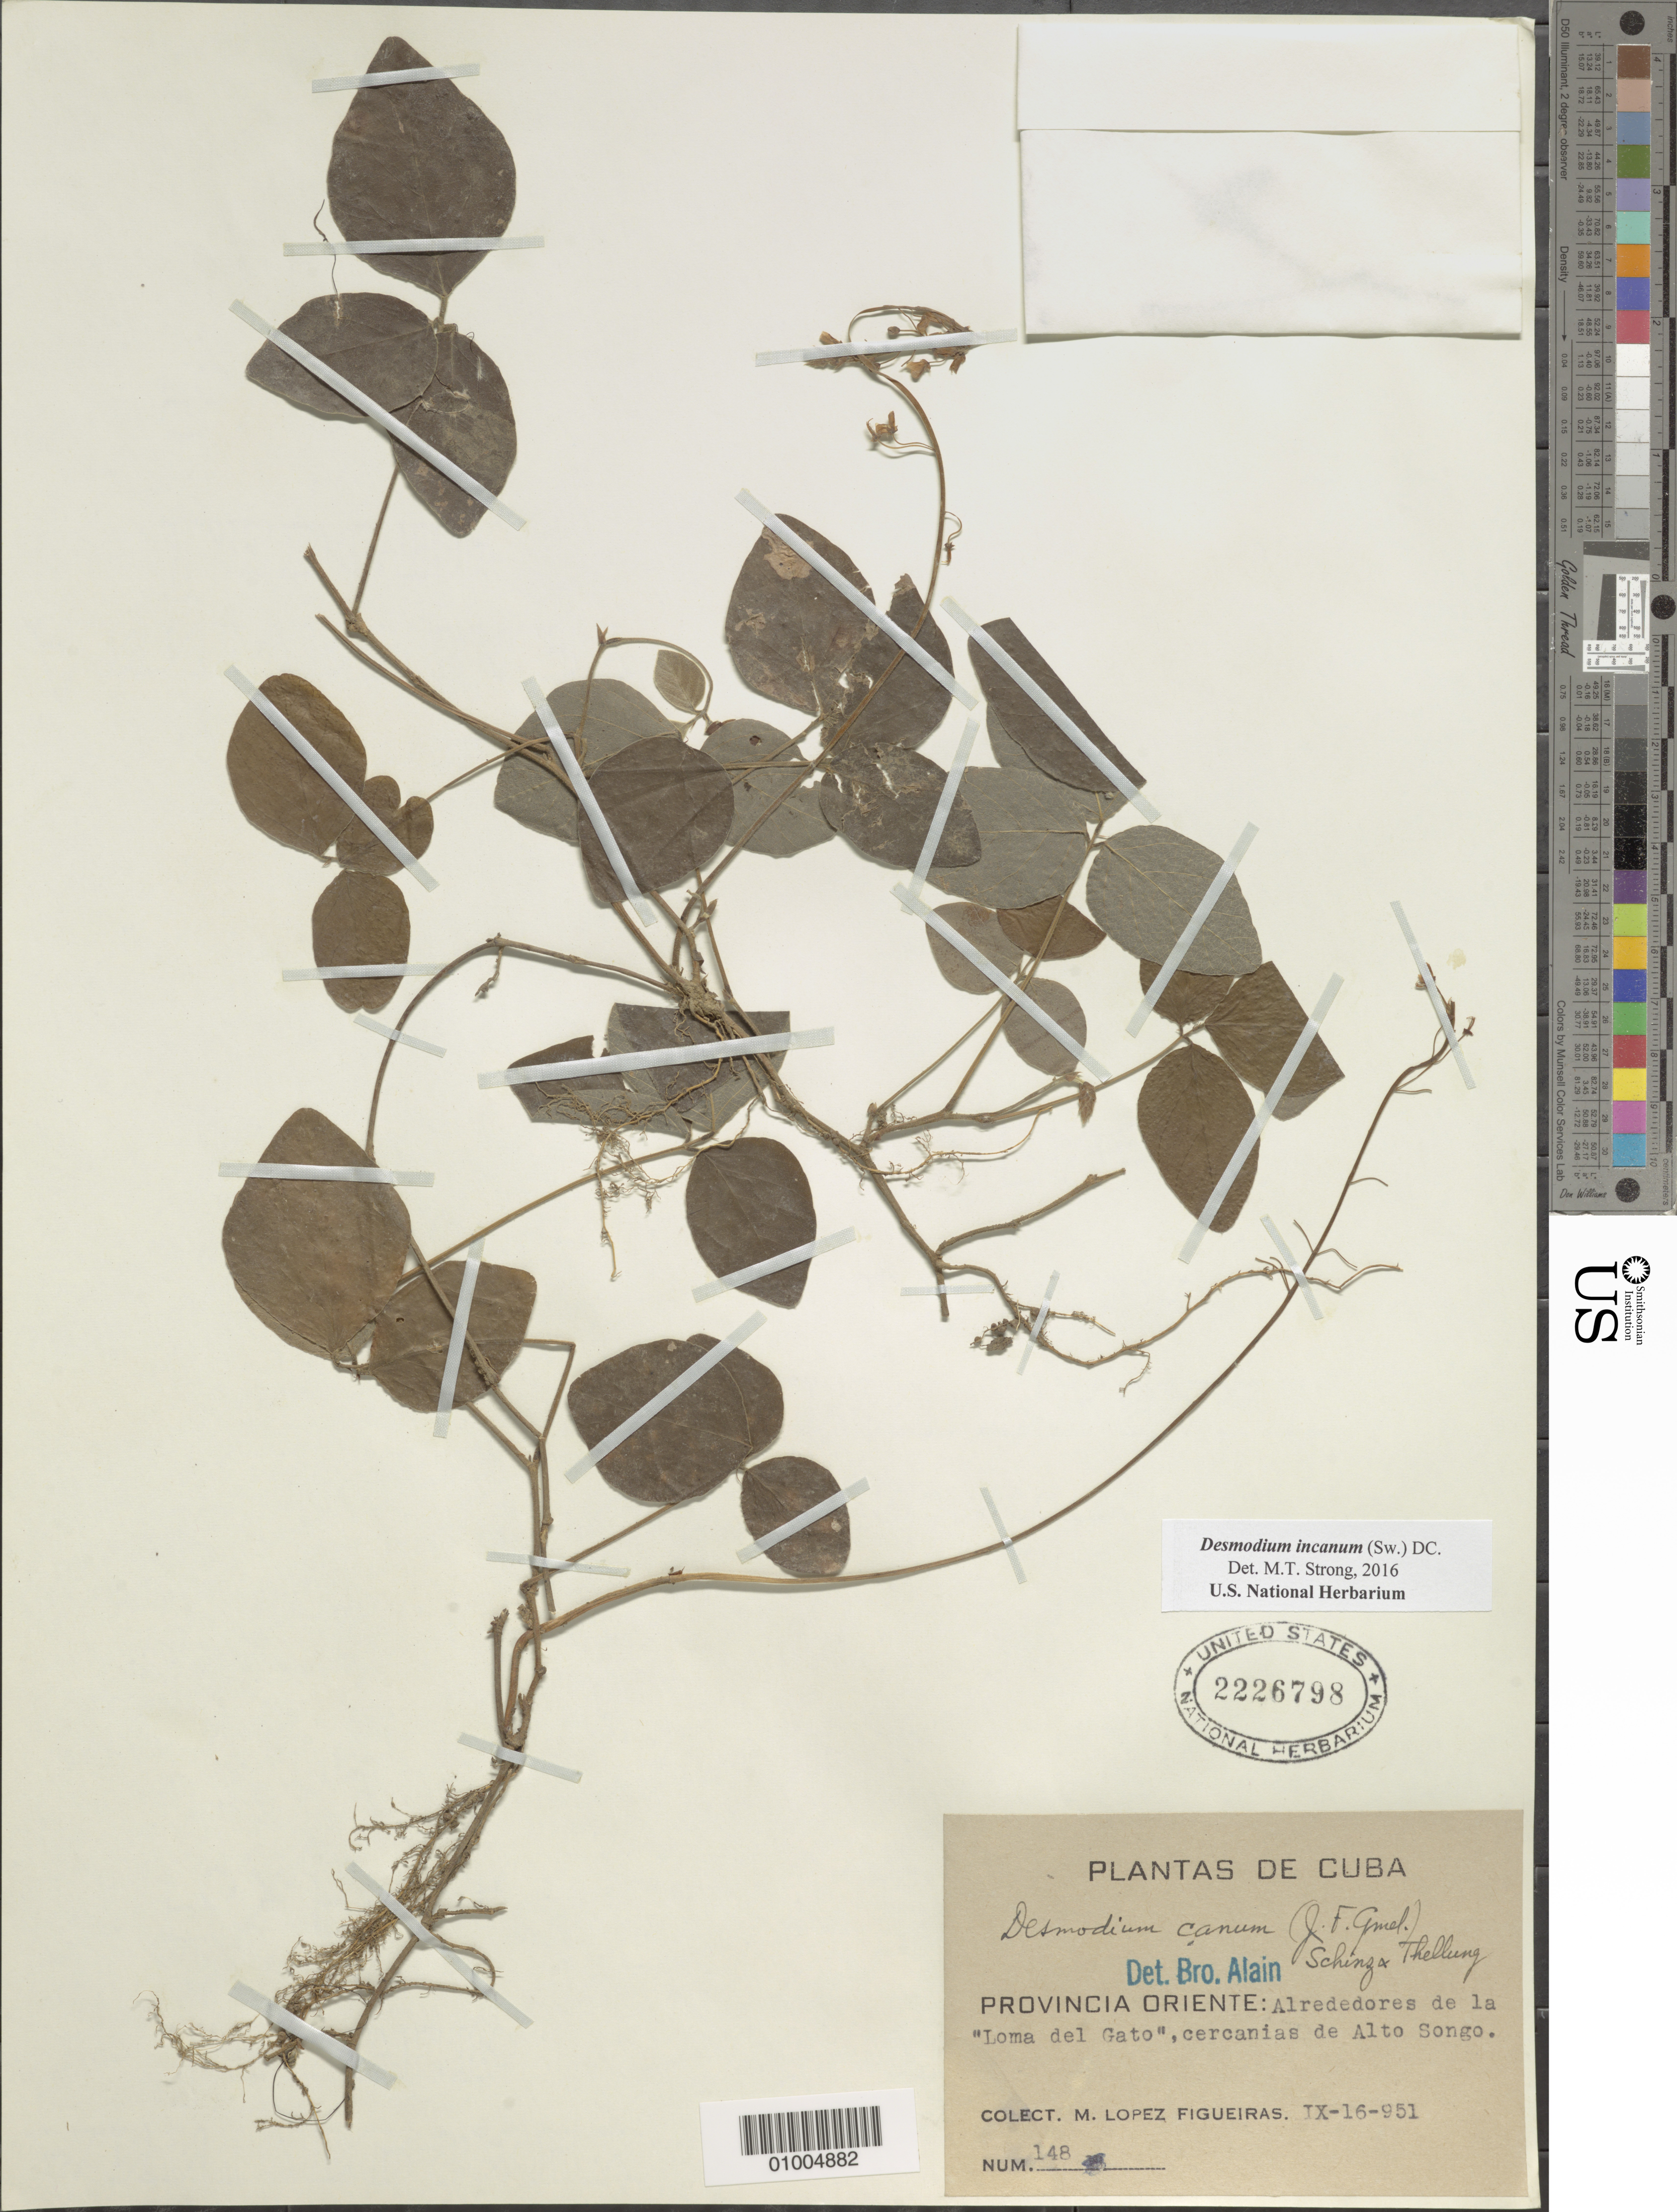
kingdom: Plantae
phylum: Tracheophyta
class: Magnoliopsida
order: Fabales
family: Fabaceae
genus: Desmodium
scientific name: Desmodium incanum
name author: (Sw.) DC.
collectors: M. López Figueiras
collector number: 148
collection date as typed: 16 Nov 1951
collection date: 1951-11-16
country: Cuba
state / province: Matanzas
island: Cuba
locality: Matanzas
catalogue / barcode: US 2226798